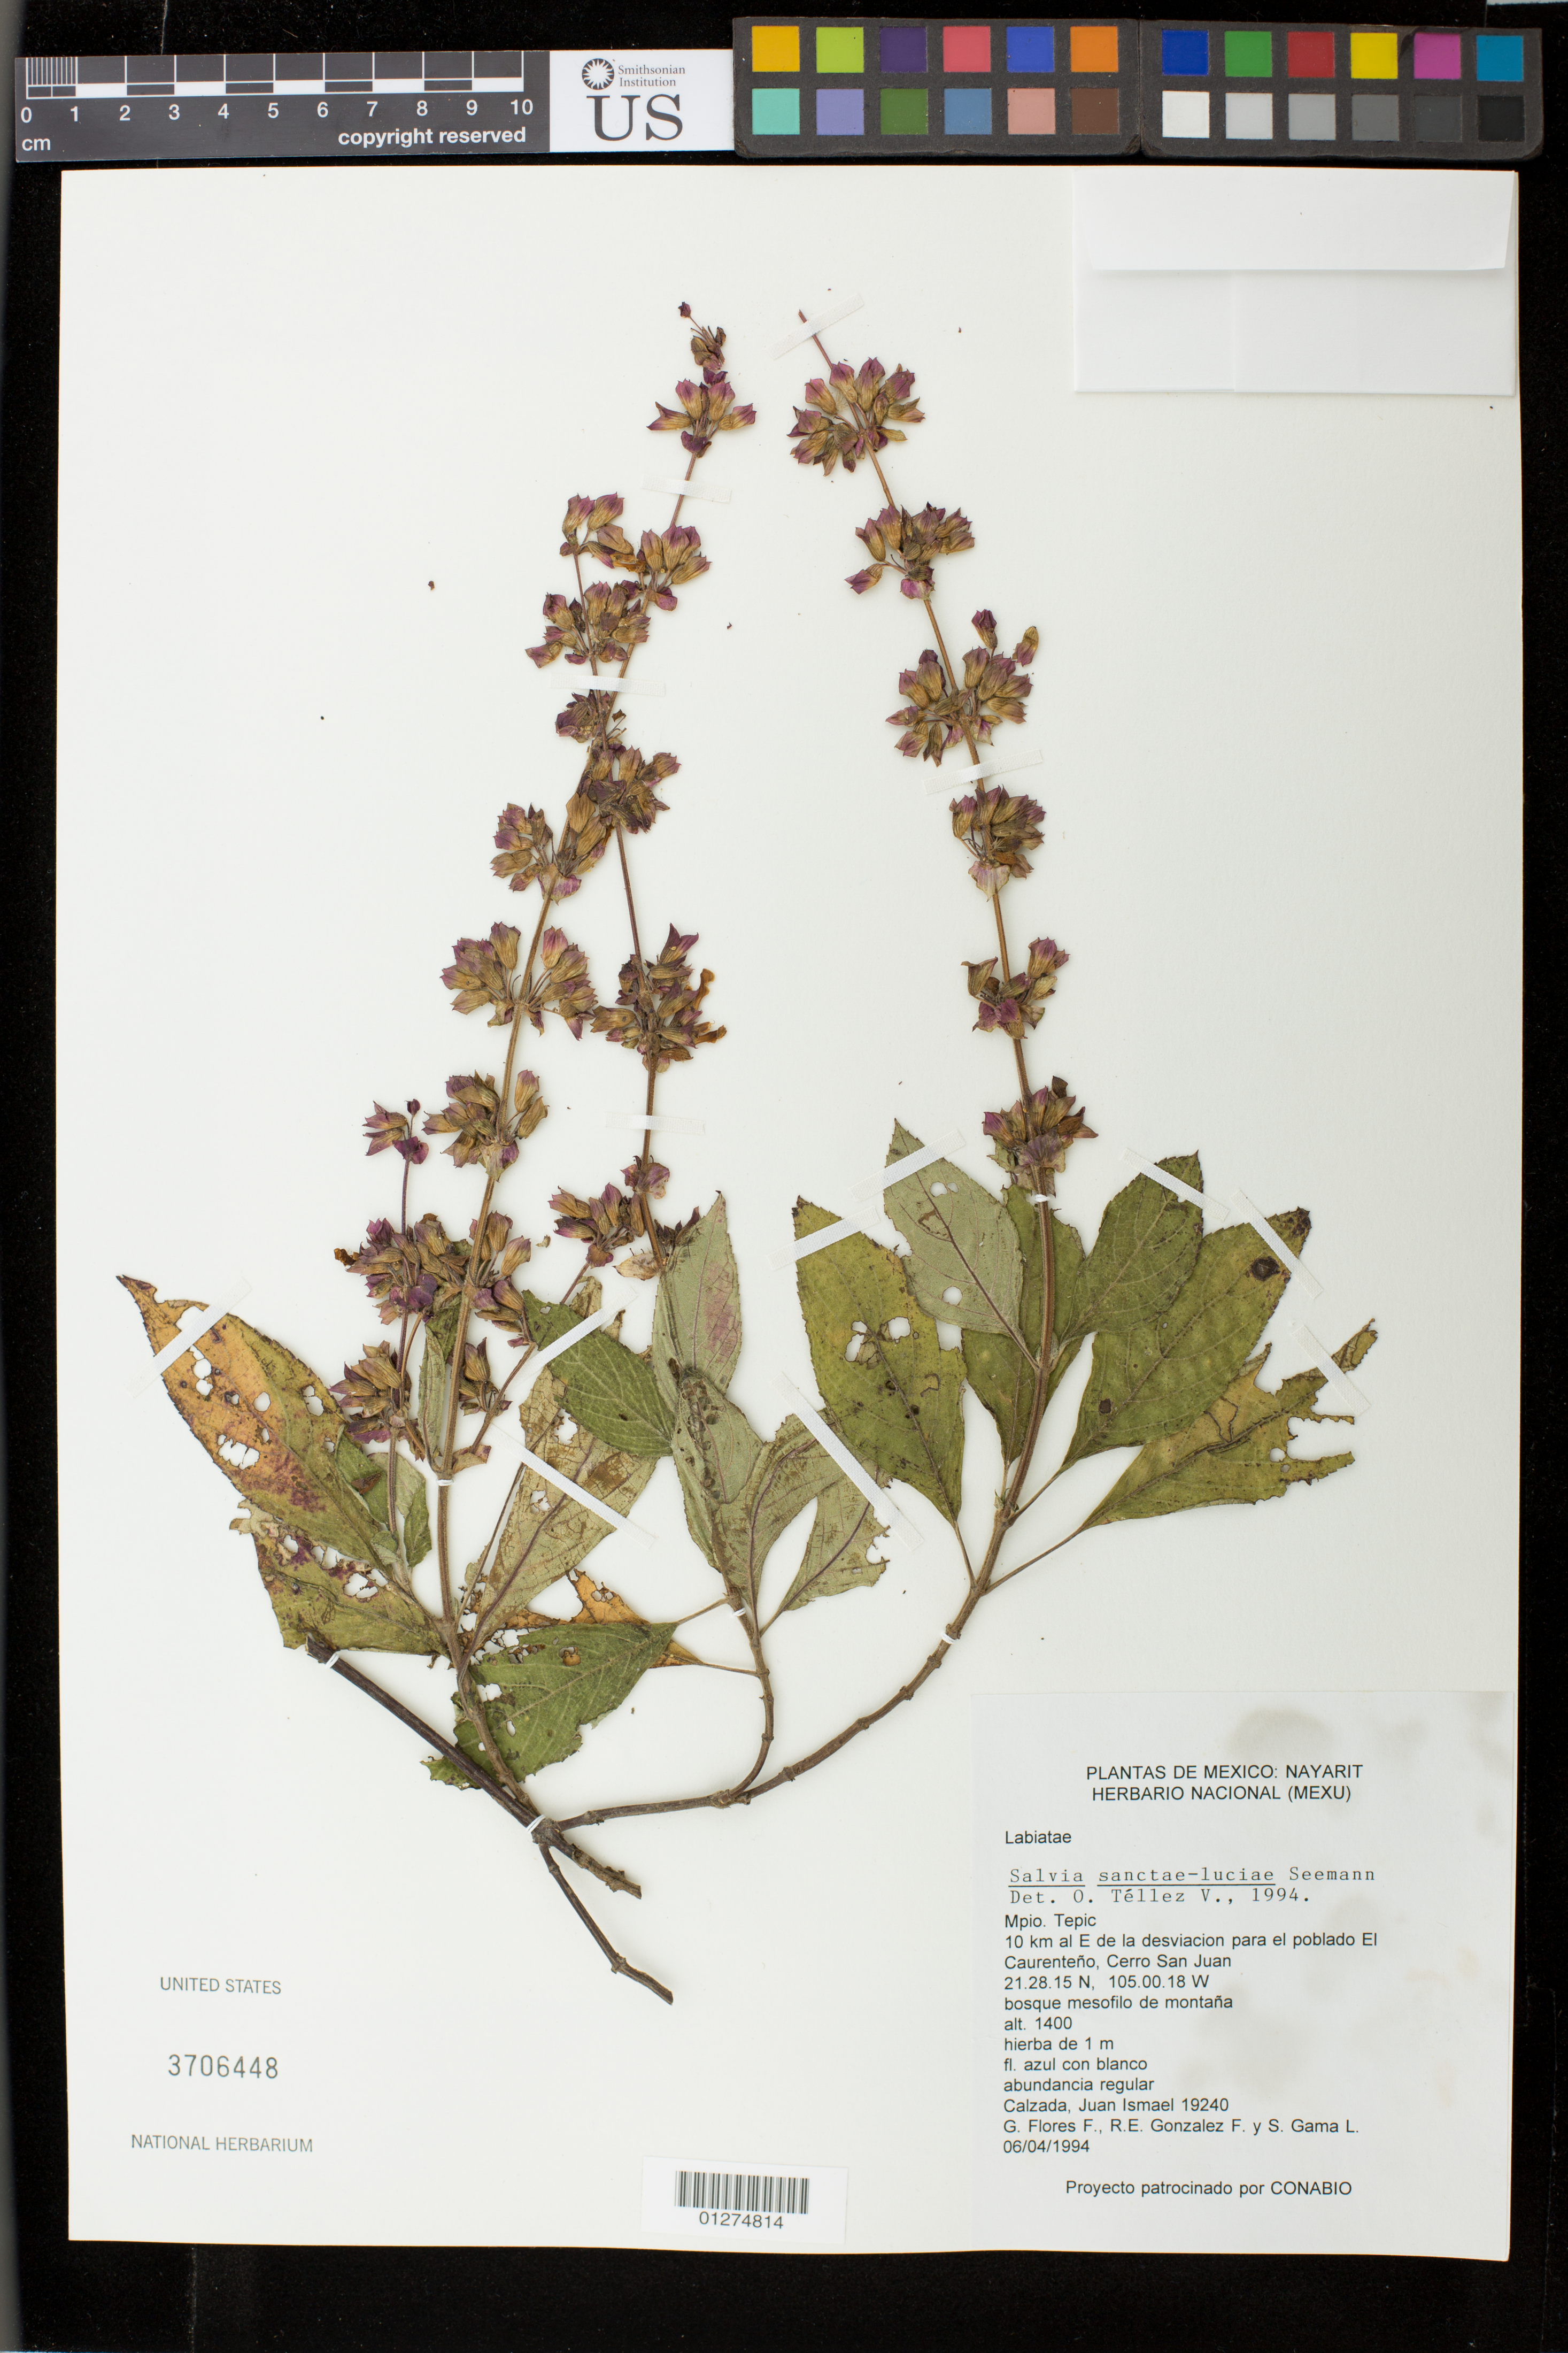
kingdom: Plantae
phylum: Tracheophyta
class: Magnoliopsida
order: Lamiales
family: Lamiaceae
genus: Salvia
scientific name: Salvia sanctae-luciae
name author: Seem.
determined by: Téllez V., Oswaldo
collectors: J. I. Calzada, G. Flores F., R. E. Gonzalez F. & S. Gama López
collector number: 19240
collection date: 1994-04-06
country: Mexico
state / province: Nayarit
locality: Mpio. Tepic, 10 km al E de la desviacion para el poblado El Caurenteño, Cerro San Juan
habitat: bosque mesofilo de montana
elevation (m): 1400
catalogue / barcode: US 3706448